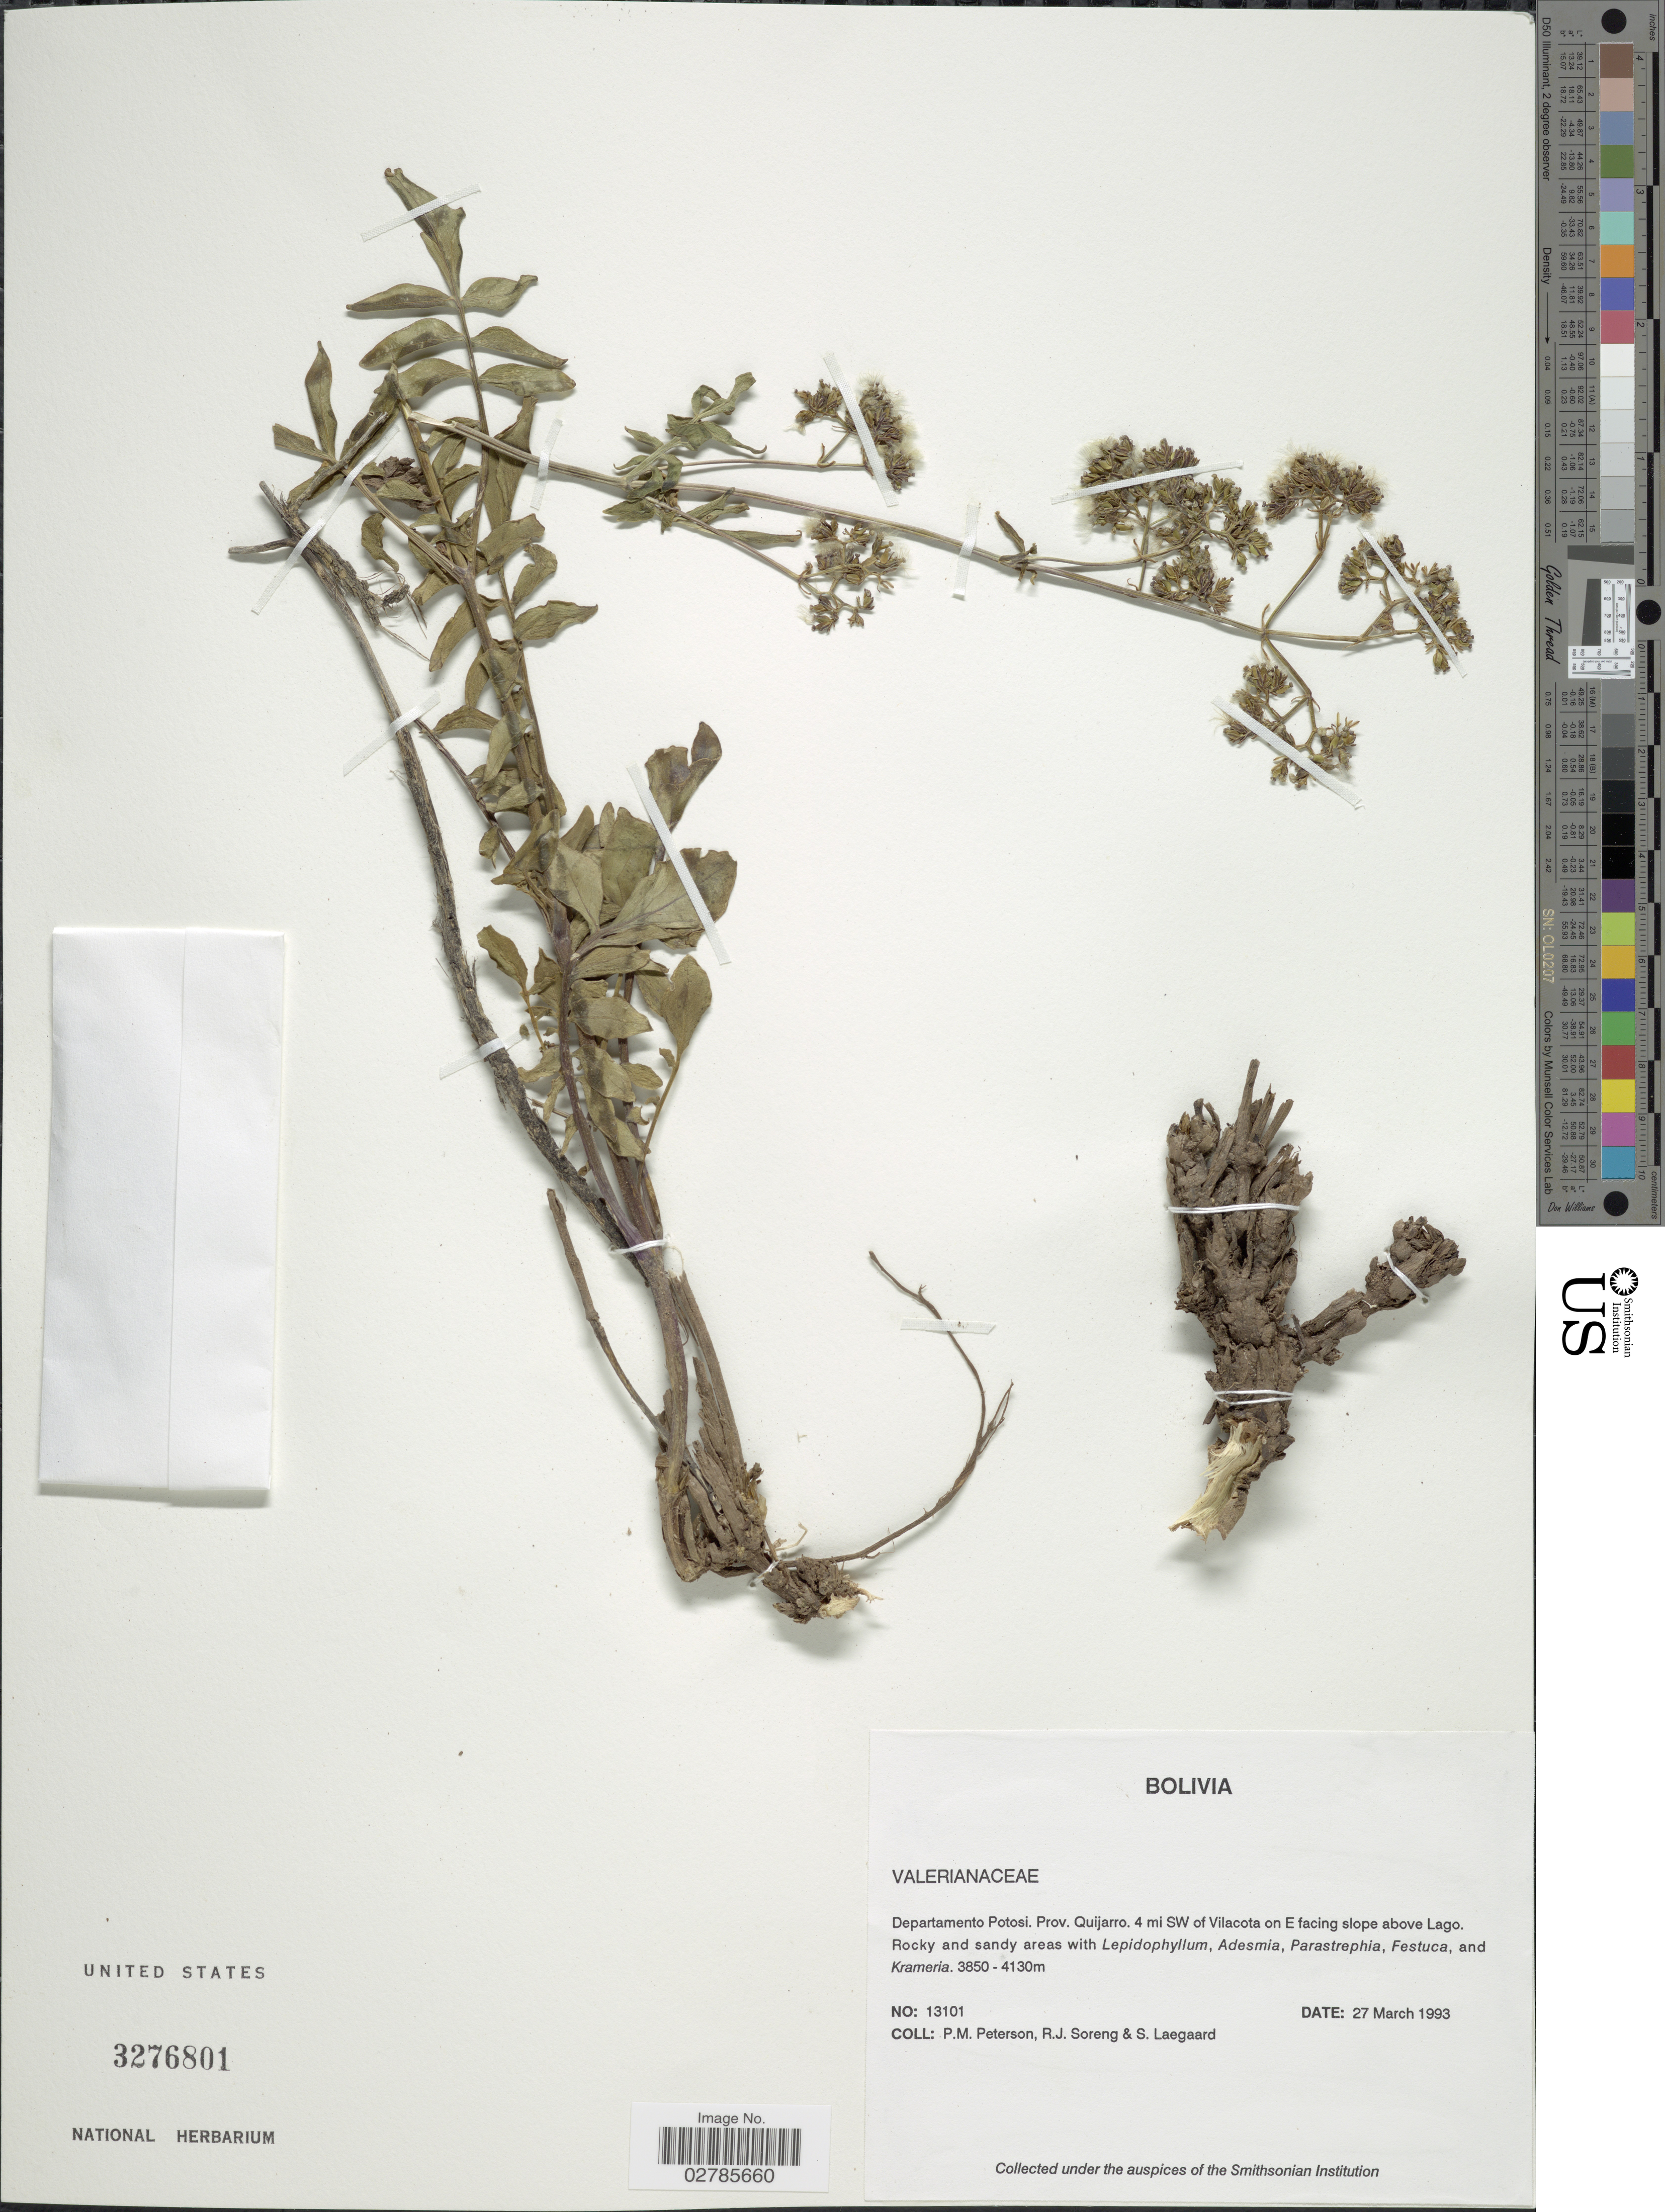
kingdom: Plantae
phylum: Tracheophyta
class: Magnoliopsida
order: Dipsacales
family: Caprifoliaceae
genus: Valeriana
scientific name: Valeriana sp.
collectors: P. M. Peterson, R. J. Soreng & S. Lægaard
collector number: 13101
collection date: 1993-03-27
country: Bolivia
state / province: Potosi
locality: Departamento Potosi. Prov. Quijarro. 4 mi SW of Vilacota on E facing slope above Lago.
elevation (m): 3850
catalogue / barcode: US 3276801